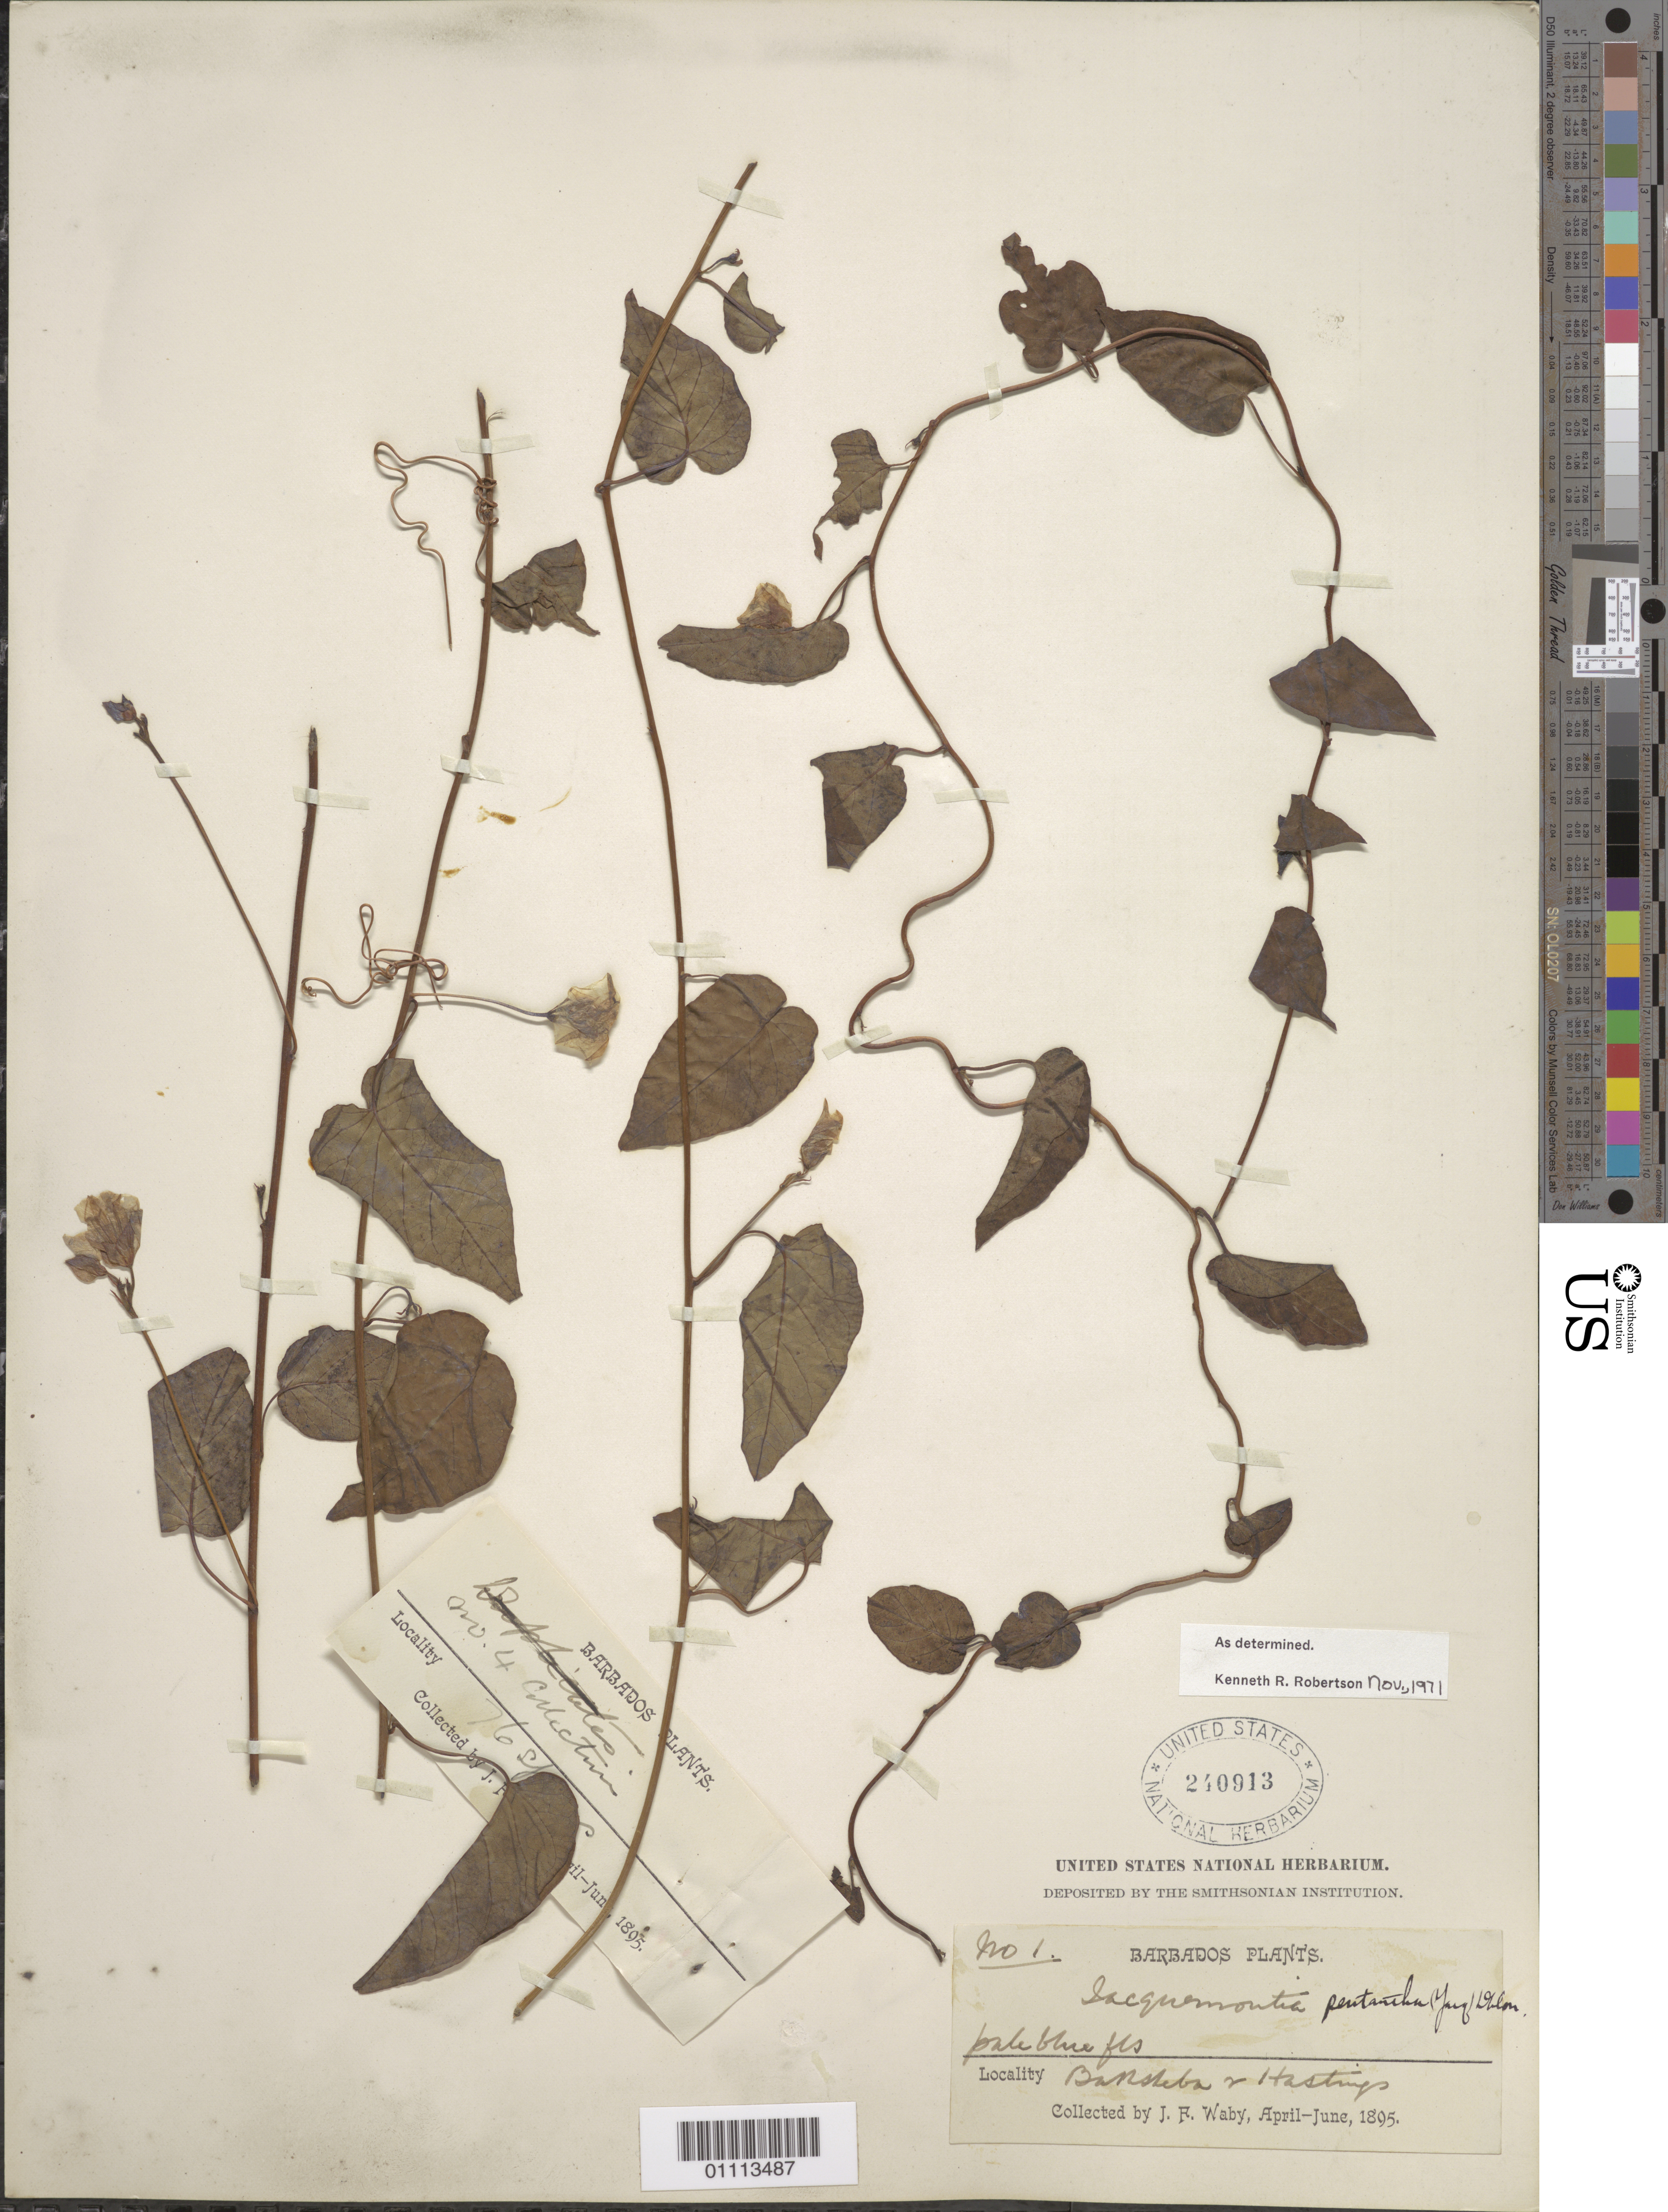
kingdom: Plantae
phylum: Tracheophyta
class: Magnoliopsida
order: Solanales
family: Convolvulaceae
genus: Jacquemontia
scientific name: Jacquemontia pentanthos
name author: (Jacq.) G. Don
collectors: J. Waby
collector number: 1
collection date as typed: Apr 1895 to Jun 1895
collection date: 1895-04/1895-06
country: Barbados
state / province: Saint Joseph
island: Barbados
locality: Bathseba + Hastings.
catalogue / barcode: US 240913